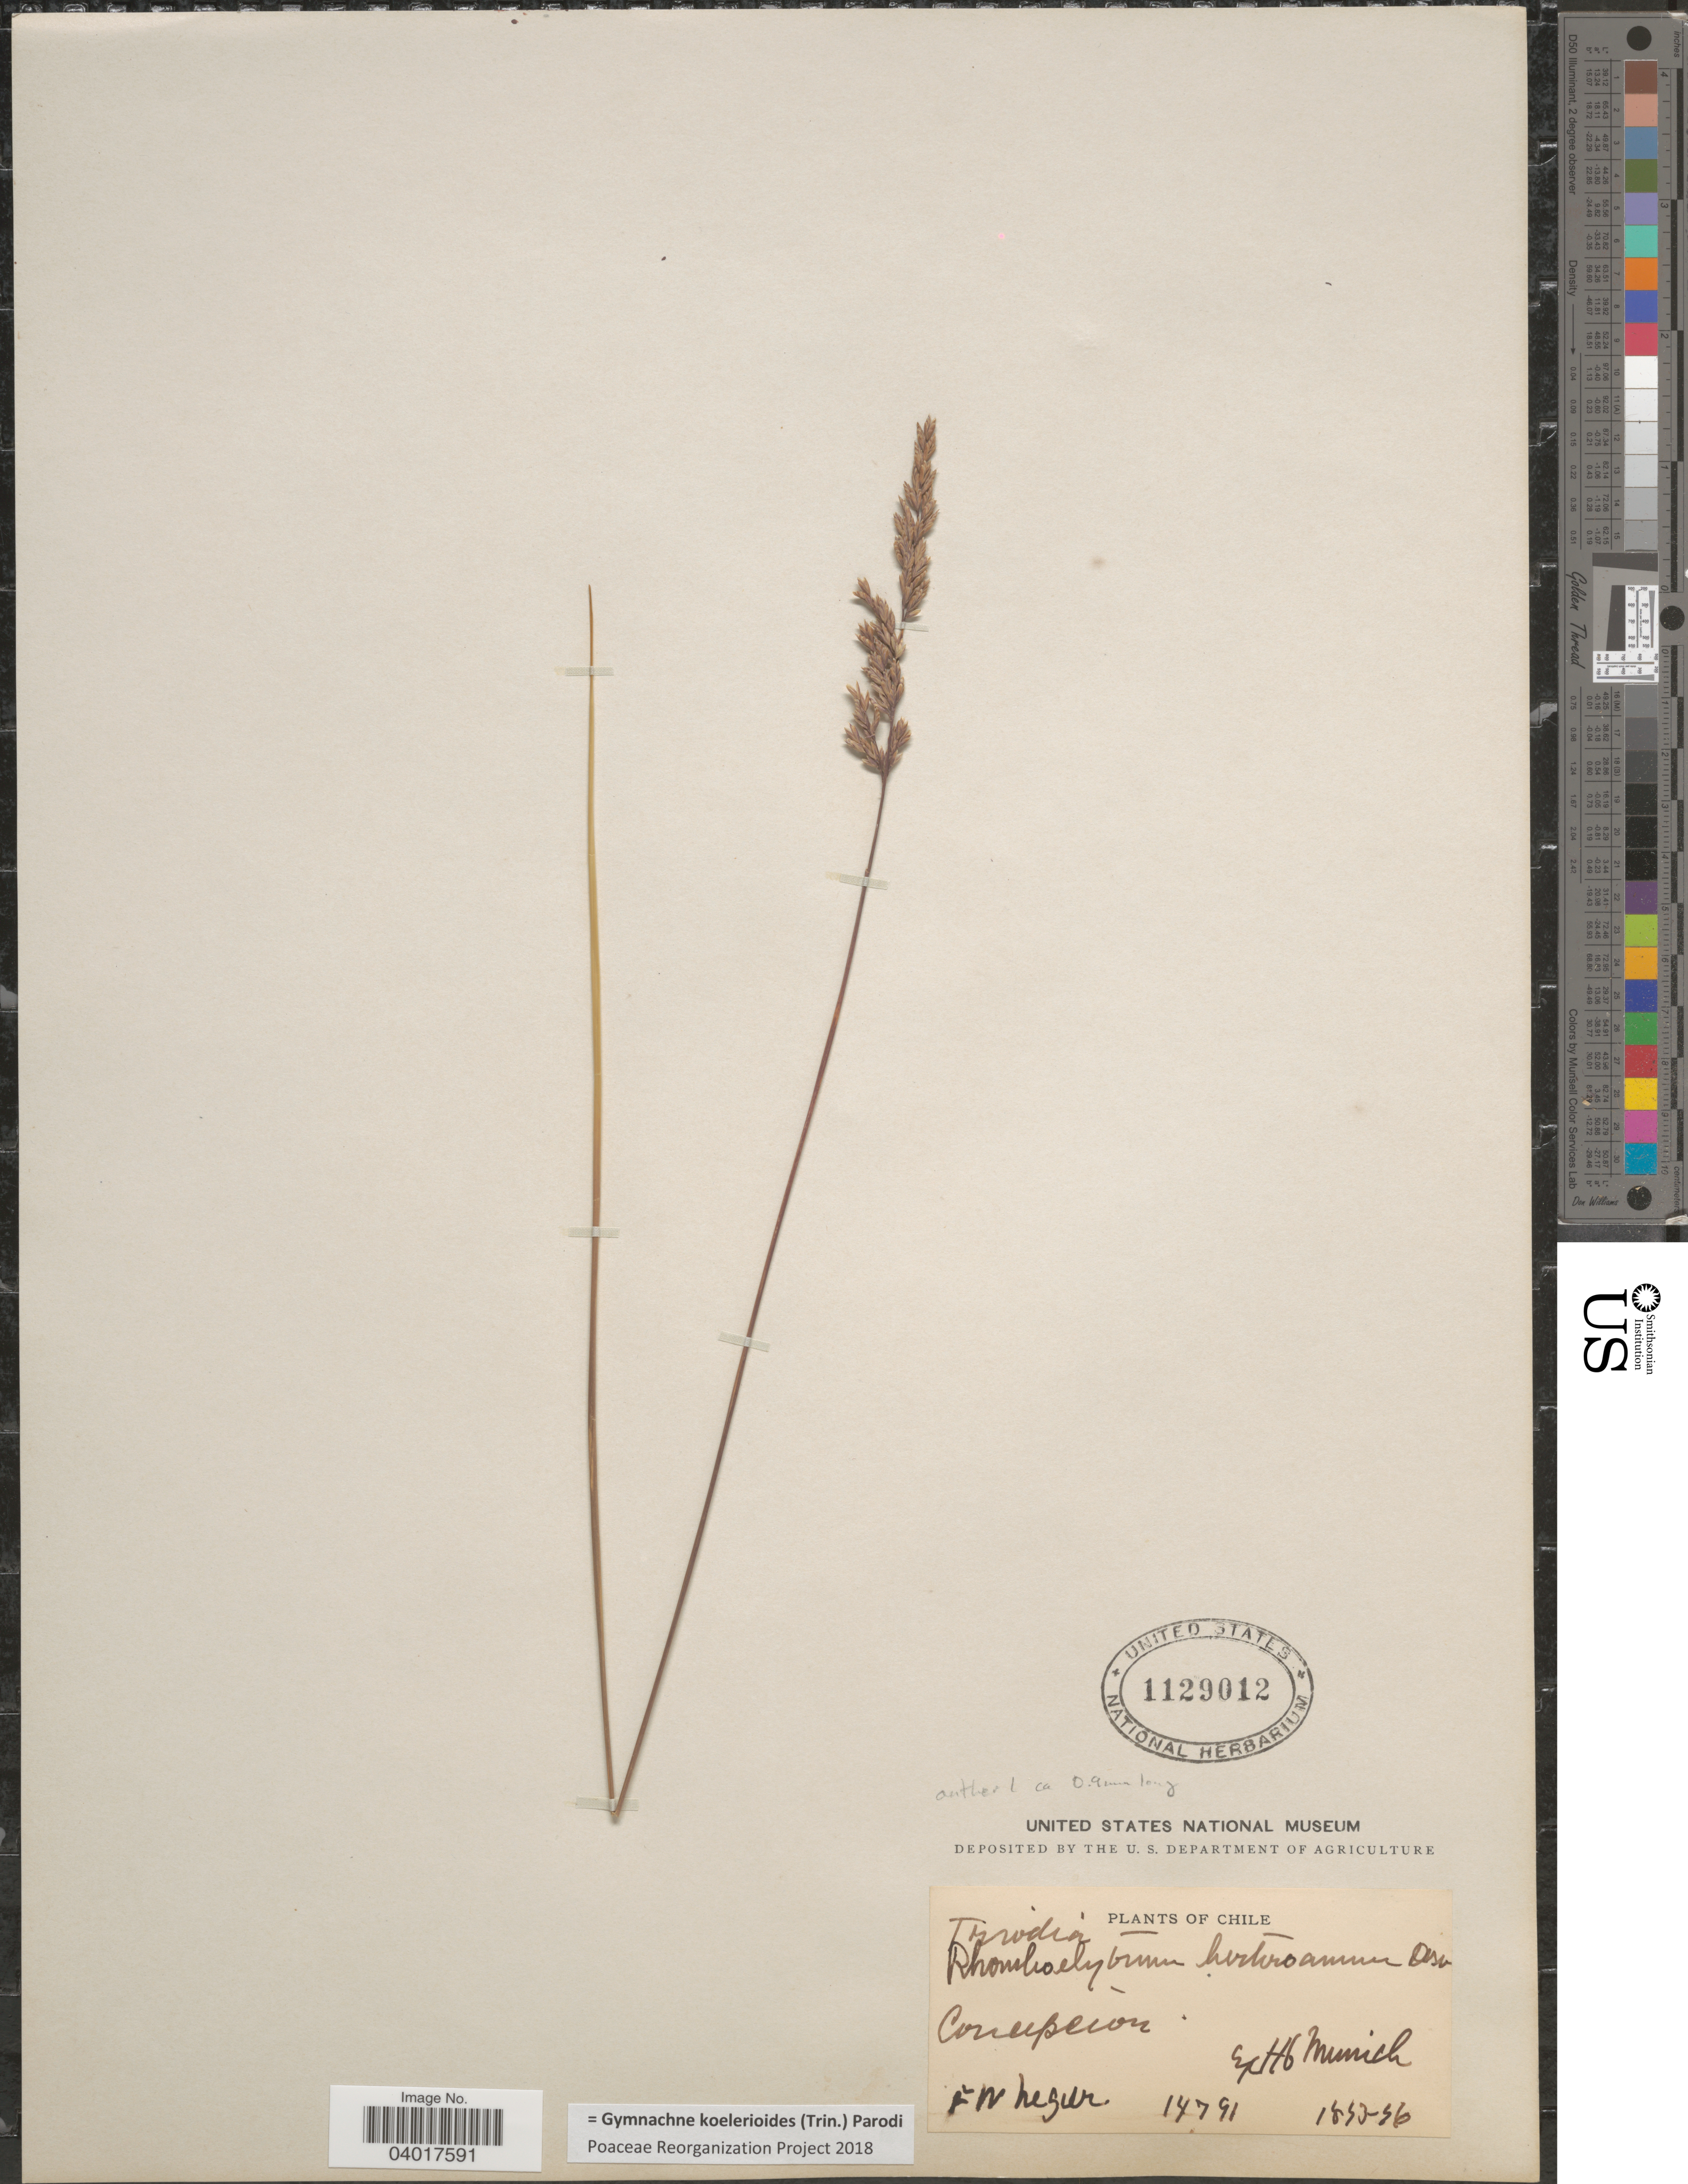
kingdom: Plantae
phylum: Tracheophyta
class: Liliopsida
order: Poales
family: Poaceae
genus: Rhombolytrum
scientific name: Rhombolytrum koelerioides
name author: (Trin.) L.N. Silva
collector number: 14791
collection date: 1893/1896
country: Chile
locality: Concepcion.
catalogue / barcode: US 1129012